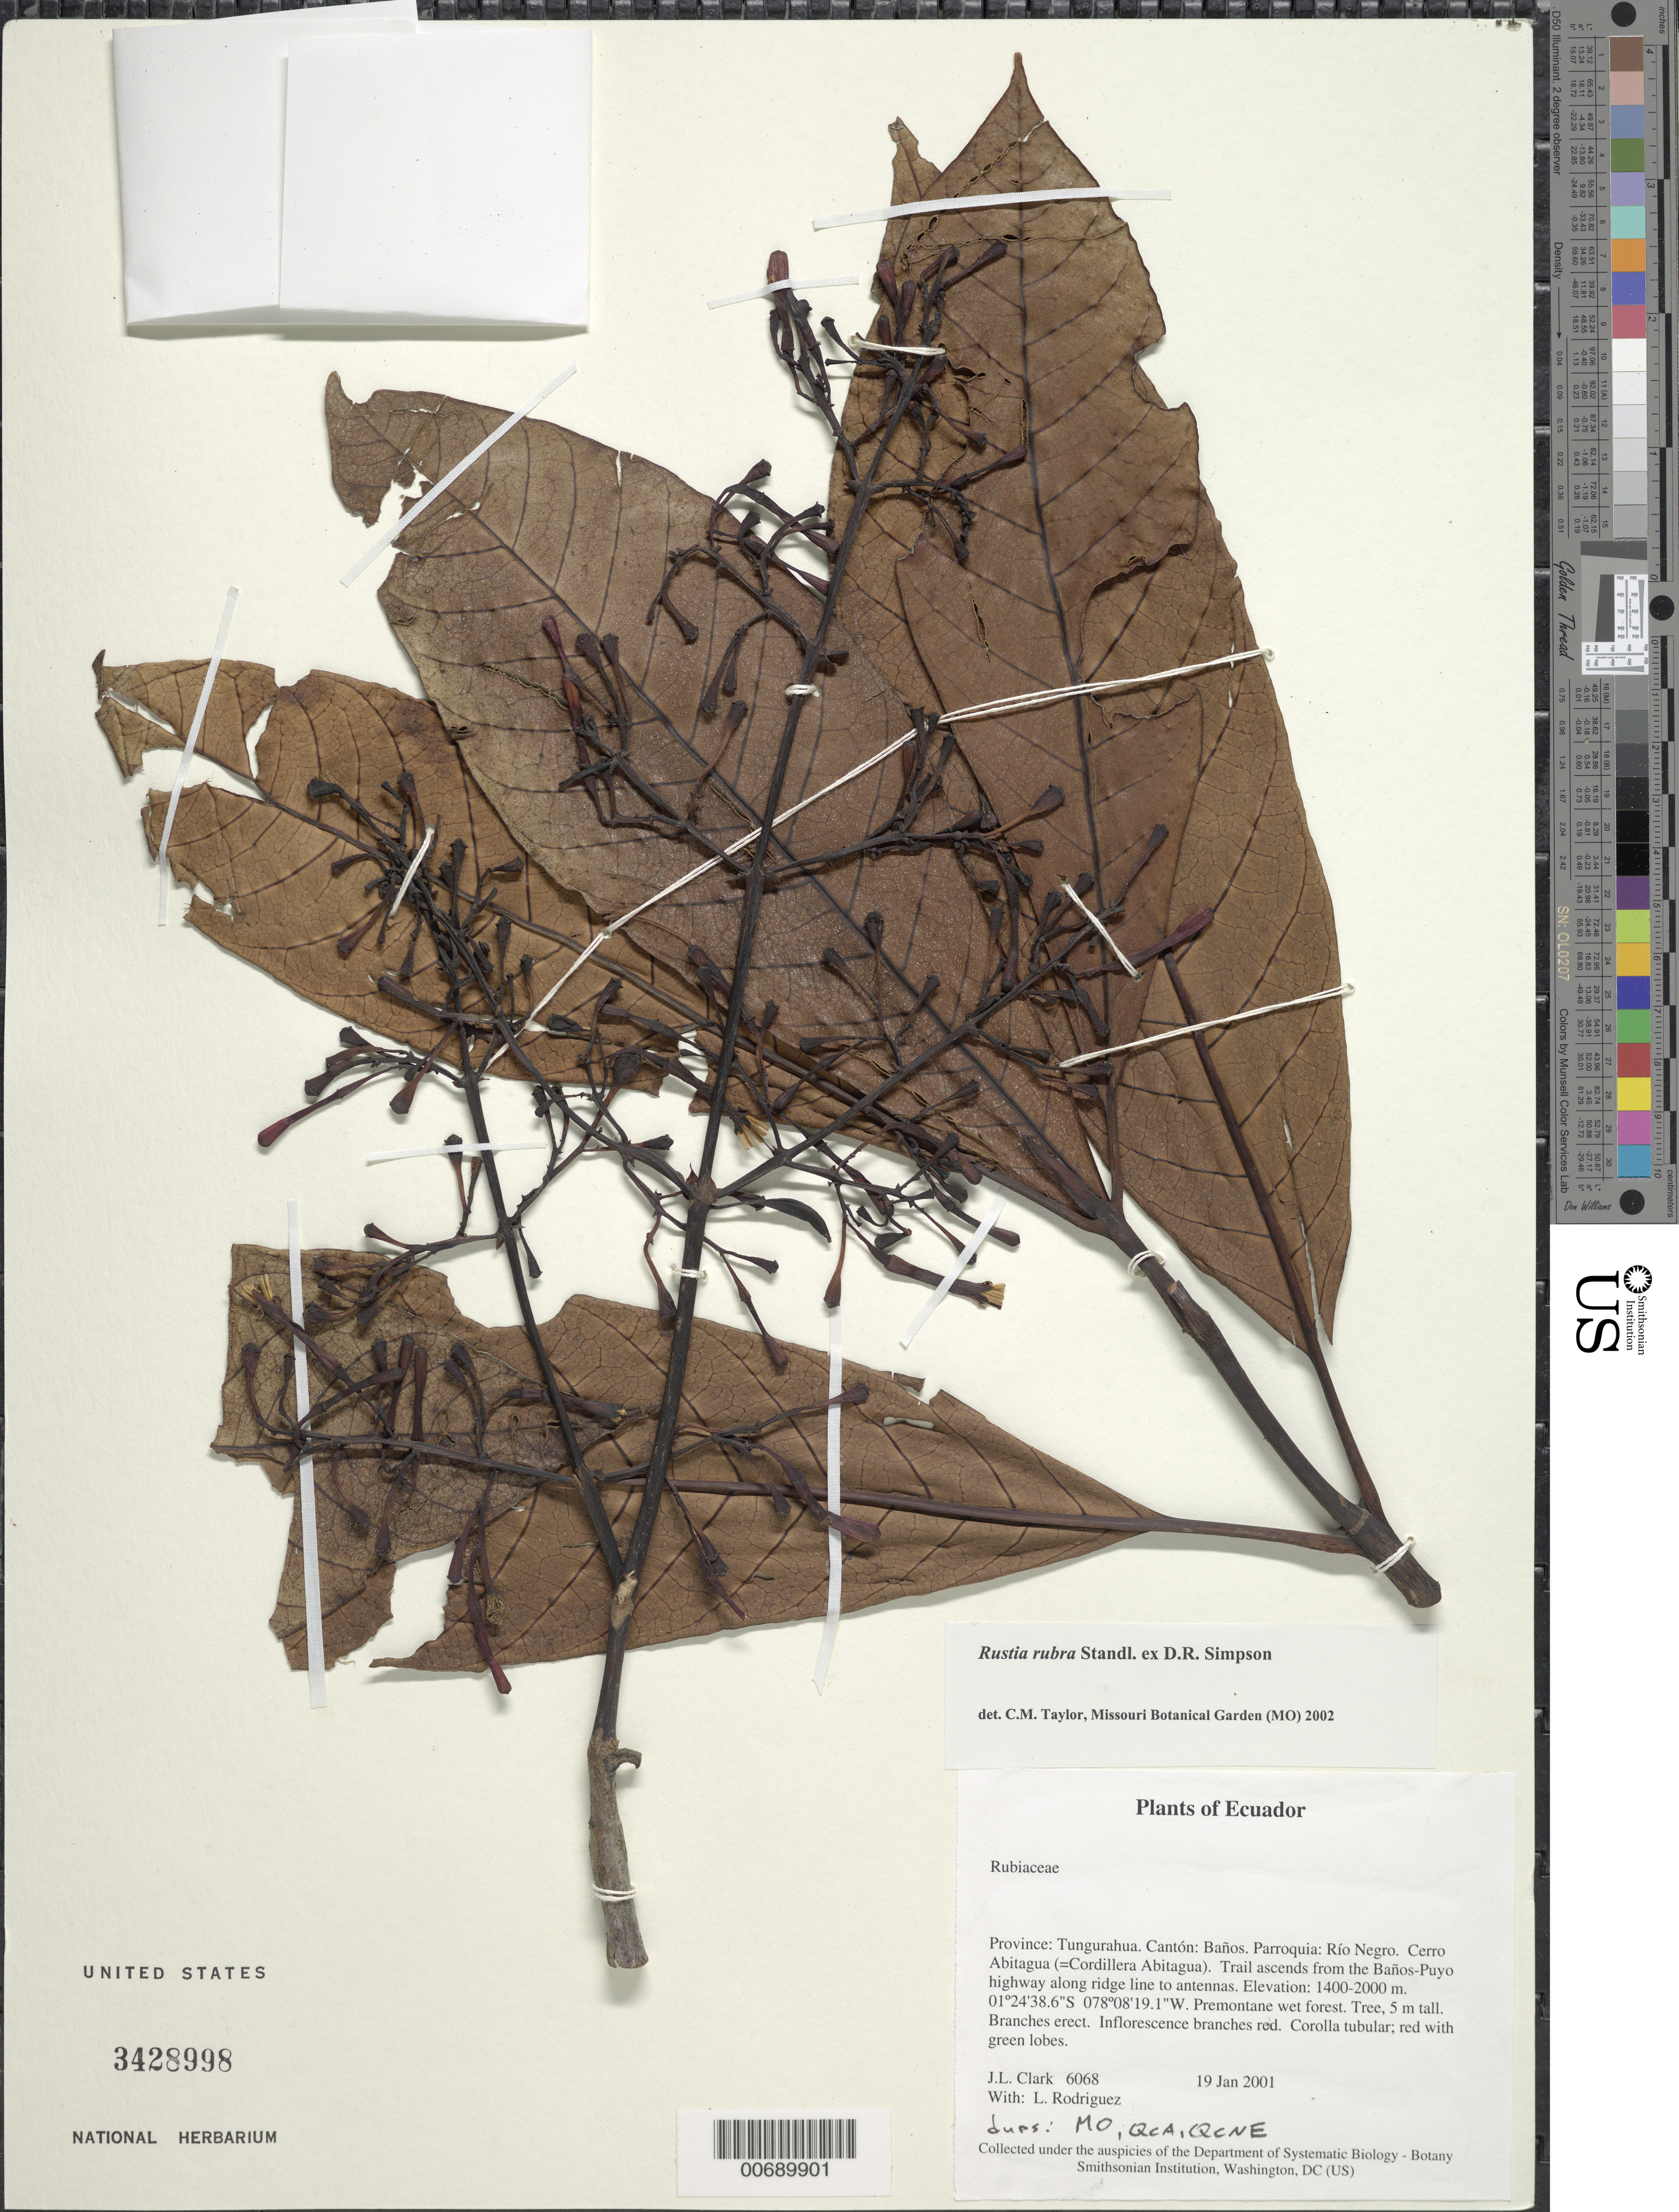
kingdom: Plantae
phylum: Tracheophyta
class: Magnoliopsida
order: Gentianales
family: Rubiaceae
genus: Rustia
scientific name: Rustia rubra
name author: Standl. ex D.R. Simpson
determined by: Taylor, Charlotte M.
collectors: J. L. Clark & L. Rodriguez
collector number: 6068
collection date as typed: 19 Jan 2001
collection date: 2001-01-19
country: Ecuador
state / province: Tungurahua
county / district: Baños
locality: Parroquia: Río Negro. Cerro Abitagua (=Cordillera Abitagua). Trail ascends from the Baños-Puyo highway along ridge line to antennas.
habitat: Premontane wet forest.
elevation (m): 1400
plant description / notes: MO, QCA, QCNE, US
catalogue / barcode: US 3428998